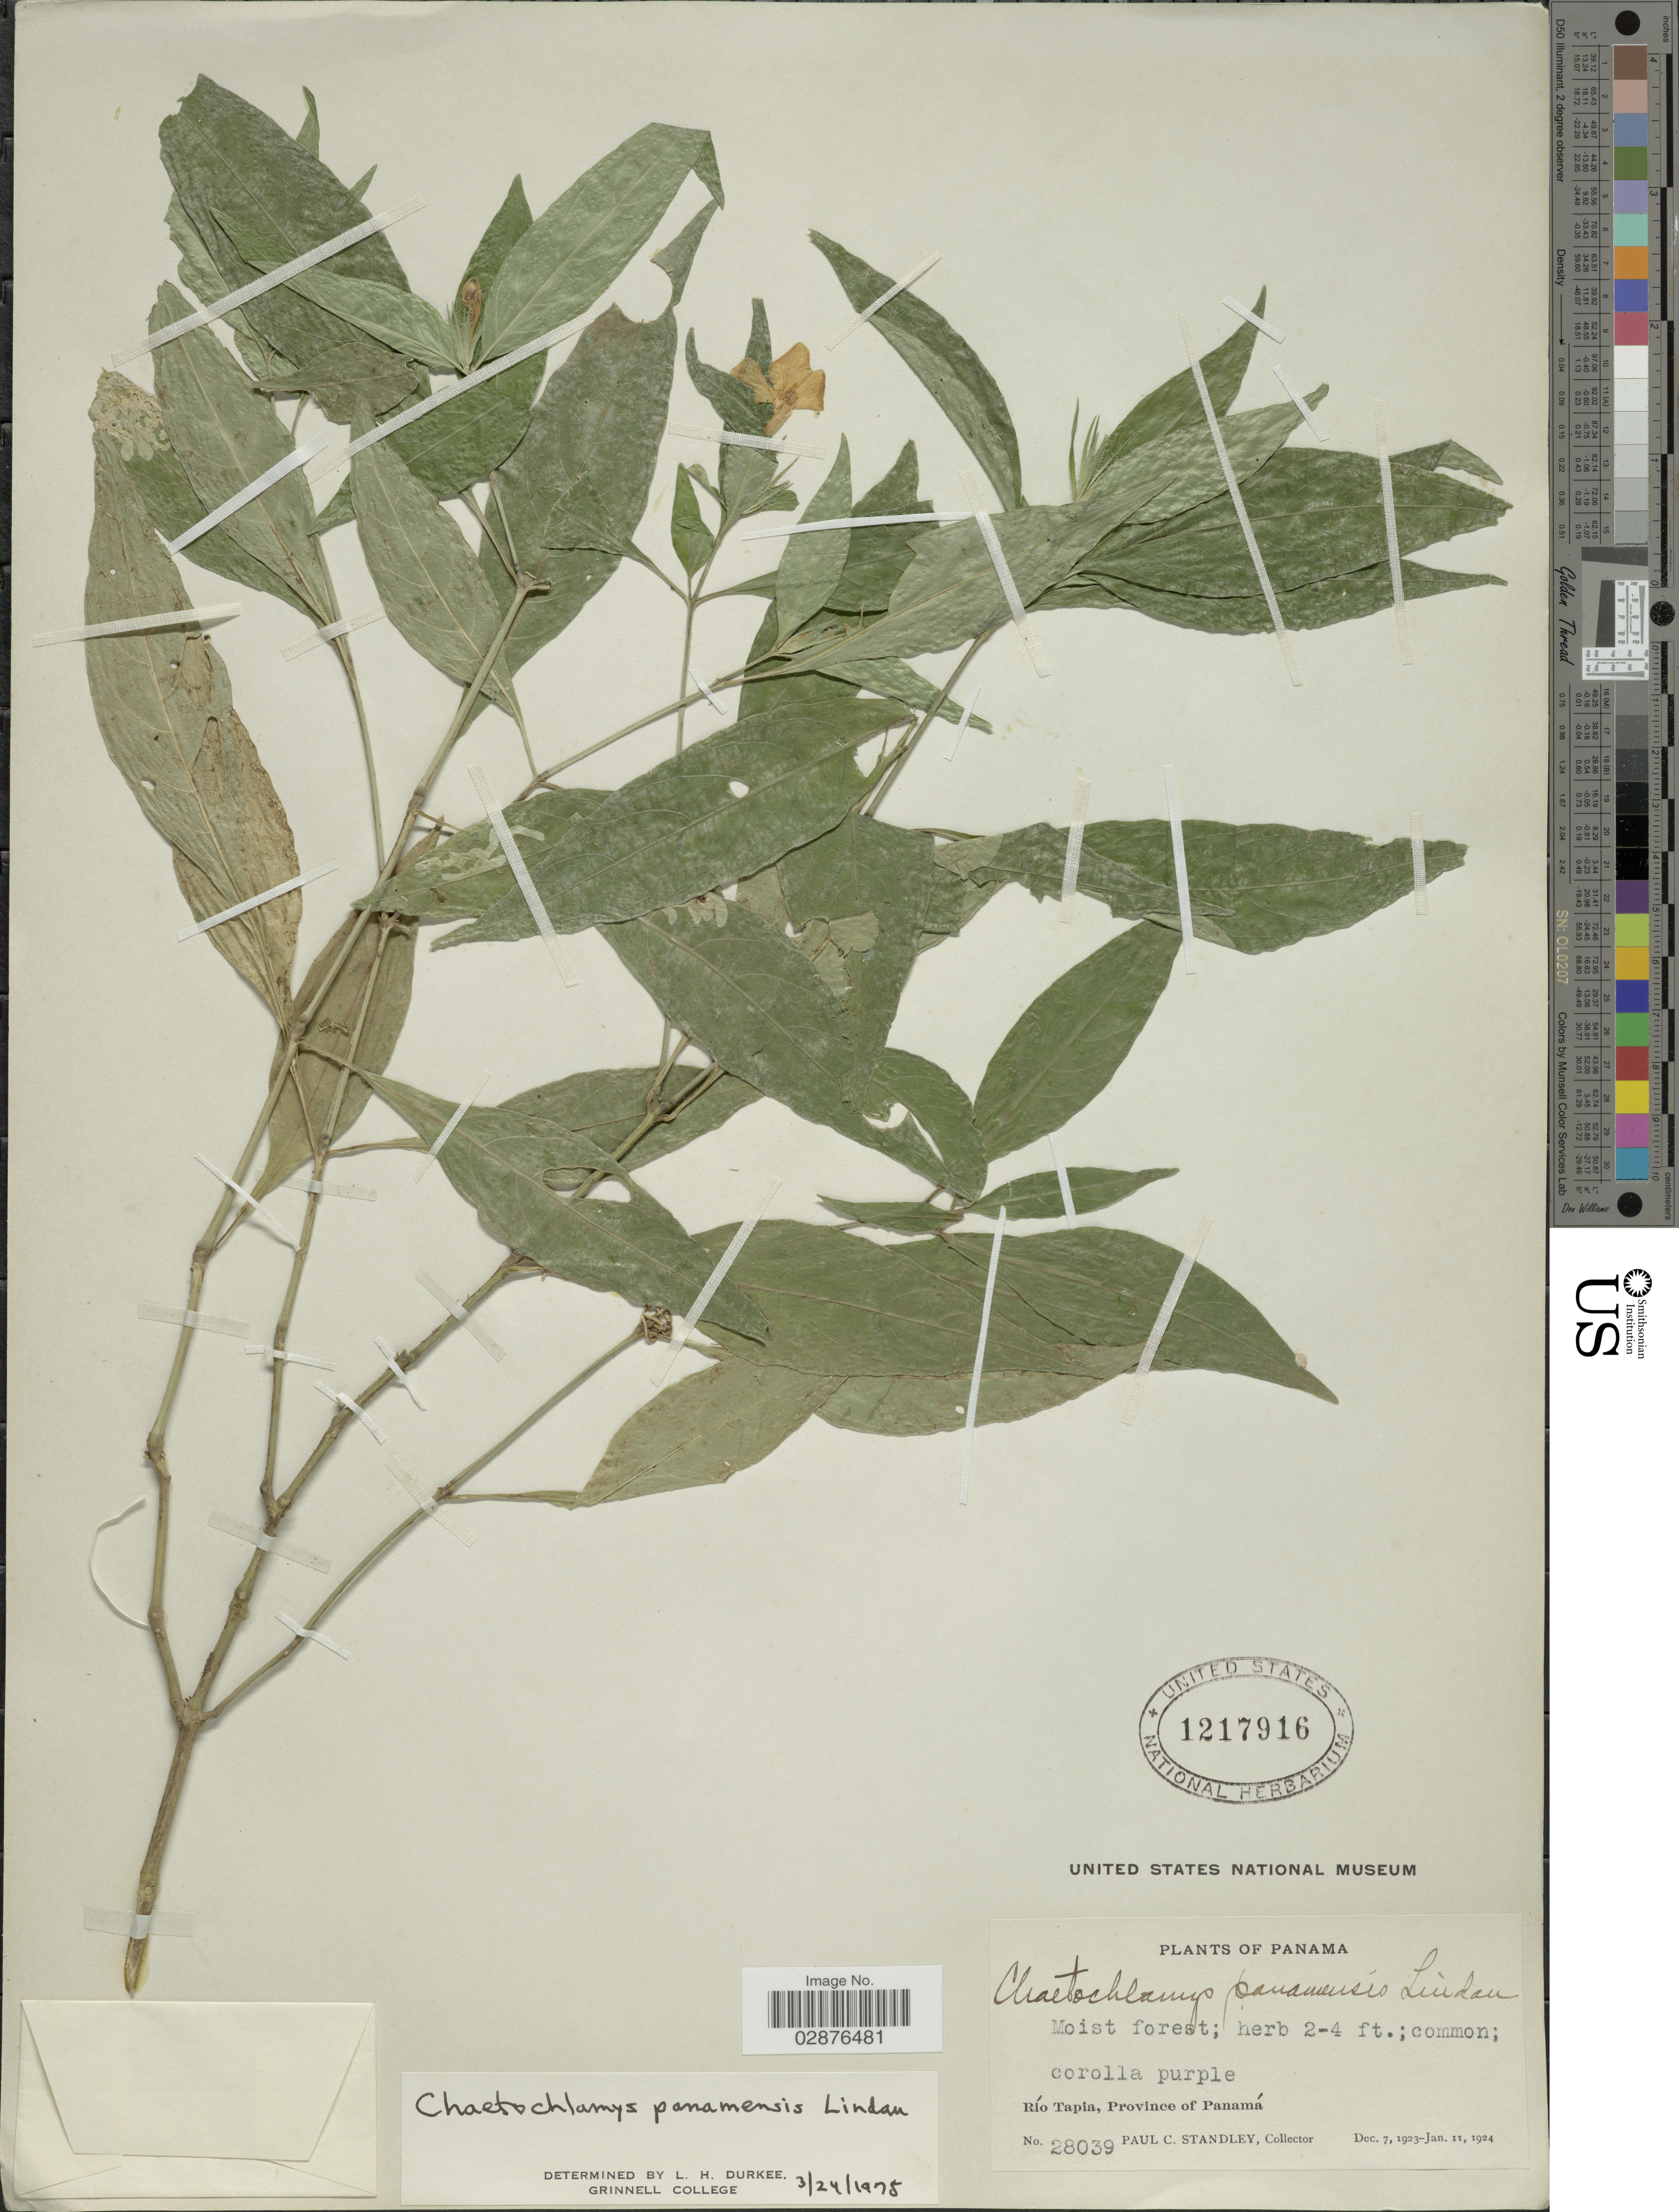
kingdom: Plantae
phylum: Tracheophyta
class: Magnoliopsida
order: Lamiales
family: Acanthaceae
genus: Justicia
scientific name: Justicia isthmensis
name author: T.F. Daniel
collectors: P. C. Standley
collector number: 28039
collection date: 1923-12-07/1924-01-11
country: Panama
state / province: Panamá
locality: Río Tapia.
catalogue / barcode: US 1217916